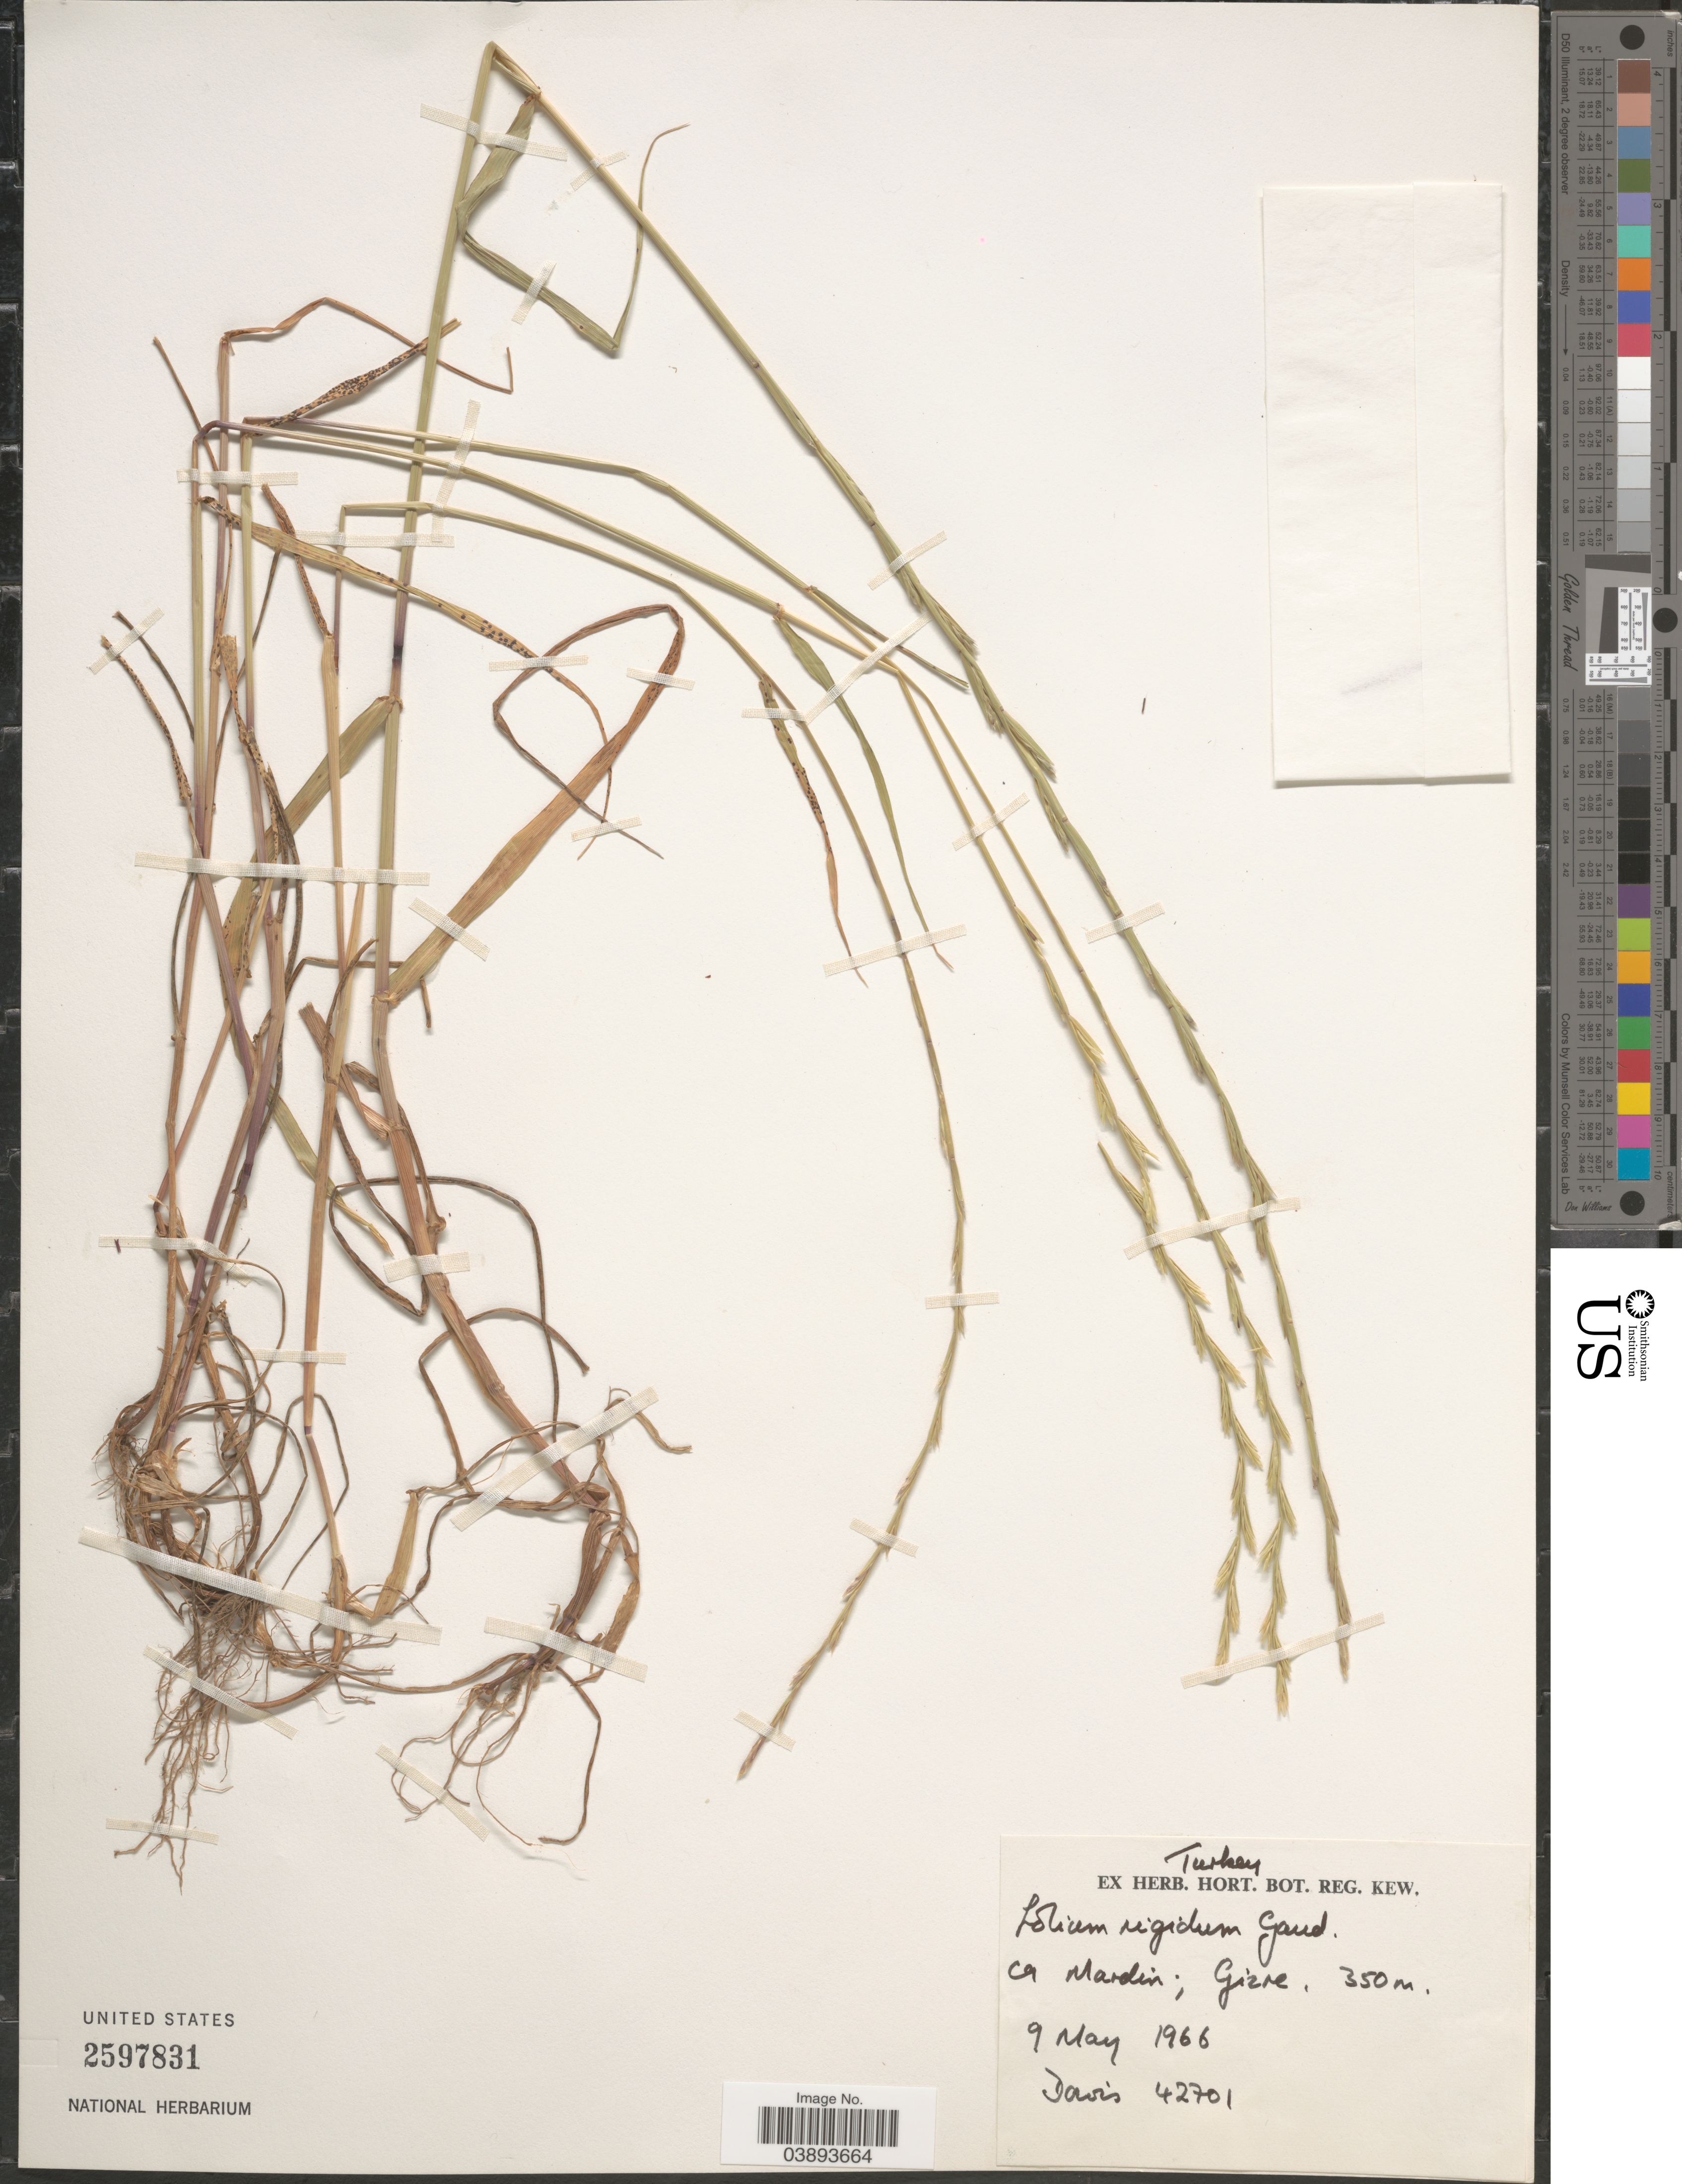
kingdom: Plantae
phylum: Tracheophyta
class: Liliopsida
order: Poales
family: Poaceae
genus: Lolium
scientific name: Lolium rigidum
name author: Gaudin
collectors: -. Davis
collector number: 42701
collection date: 1966-05-06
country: Turkey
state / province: Mardin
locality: Gizre.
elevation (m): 350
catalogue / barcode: US 2597831